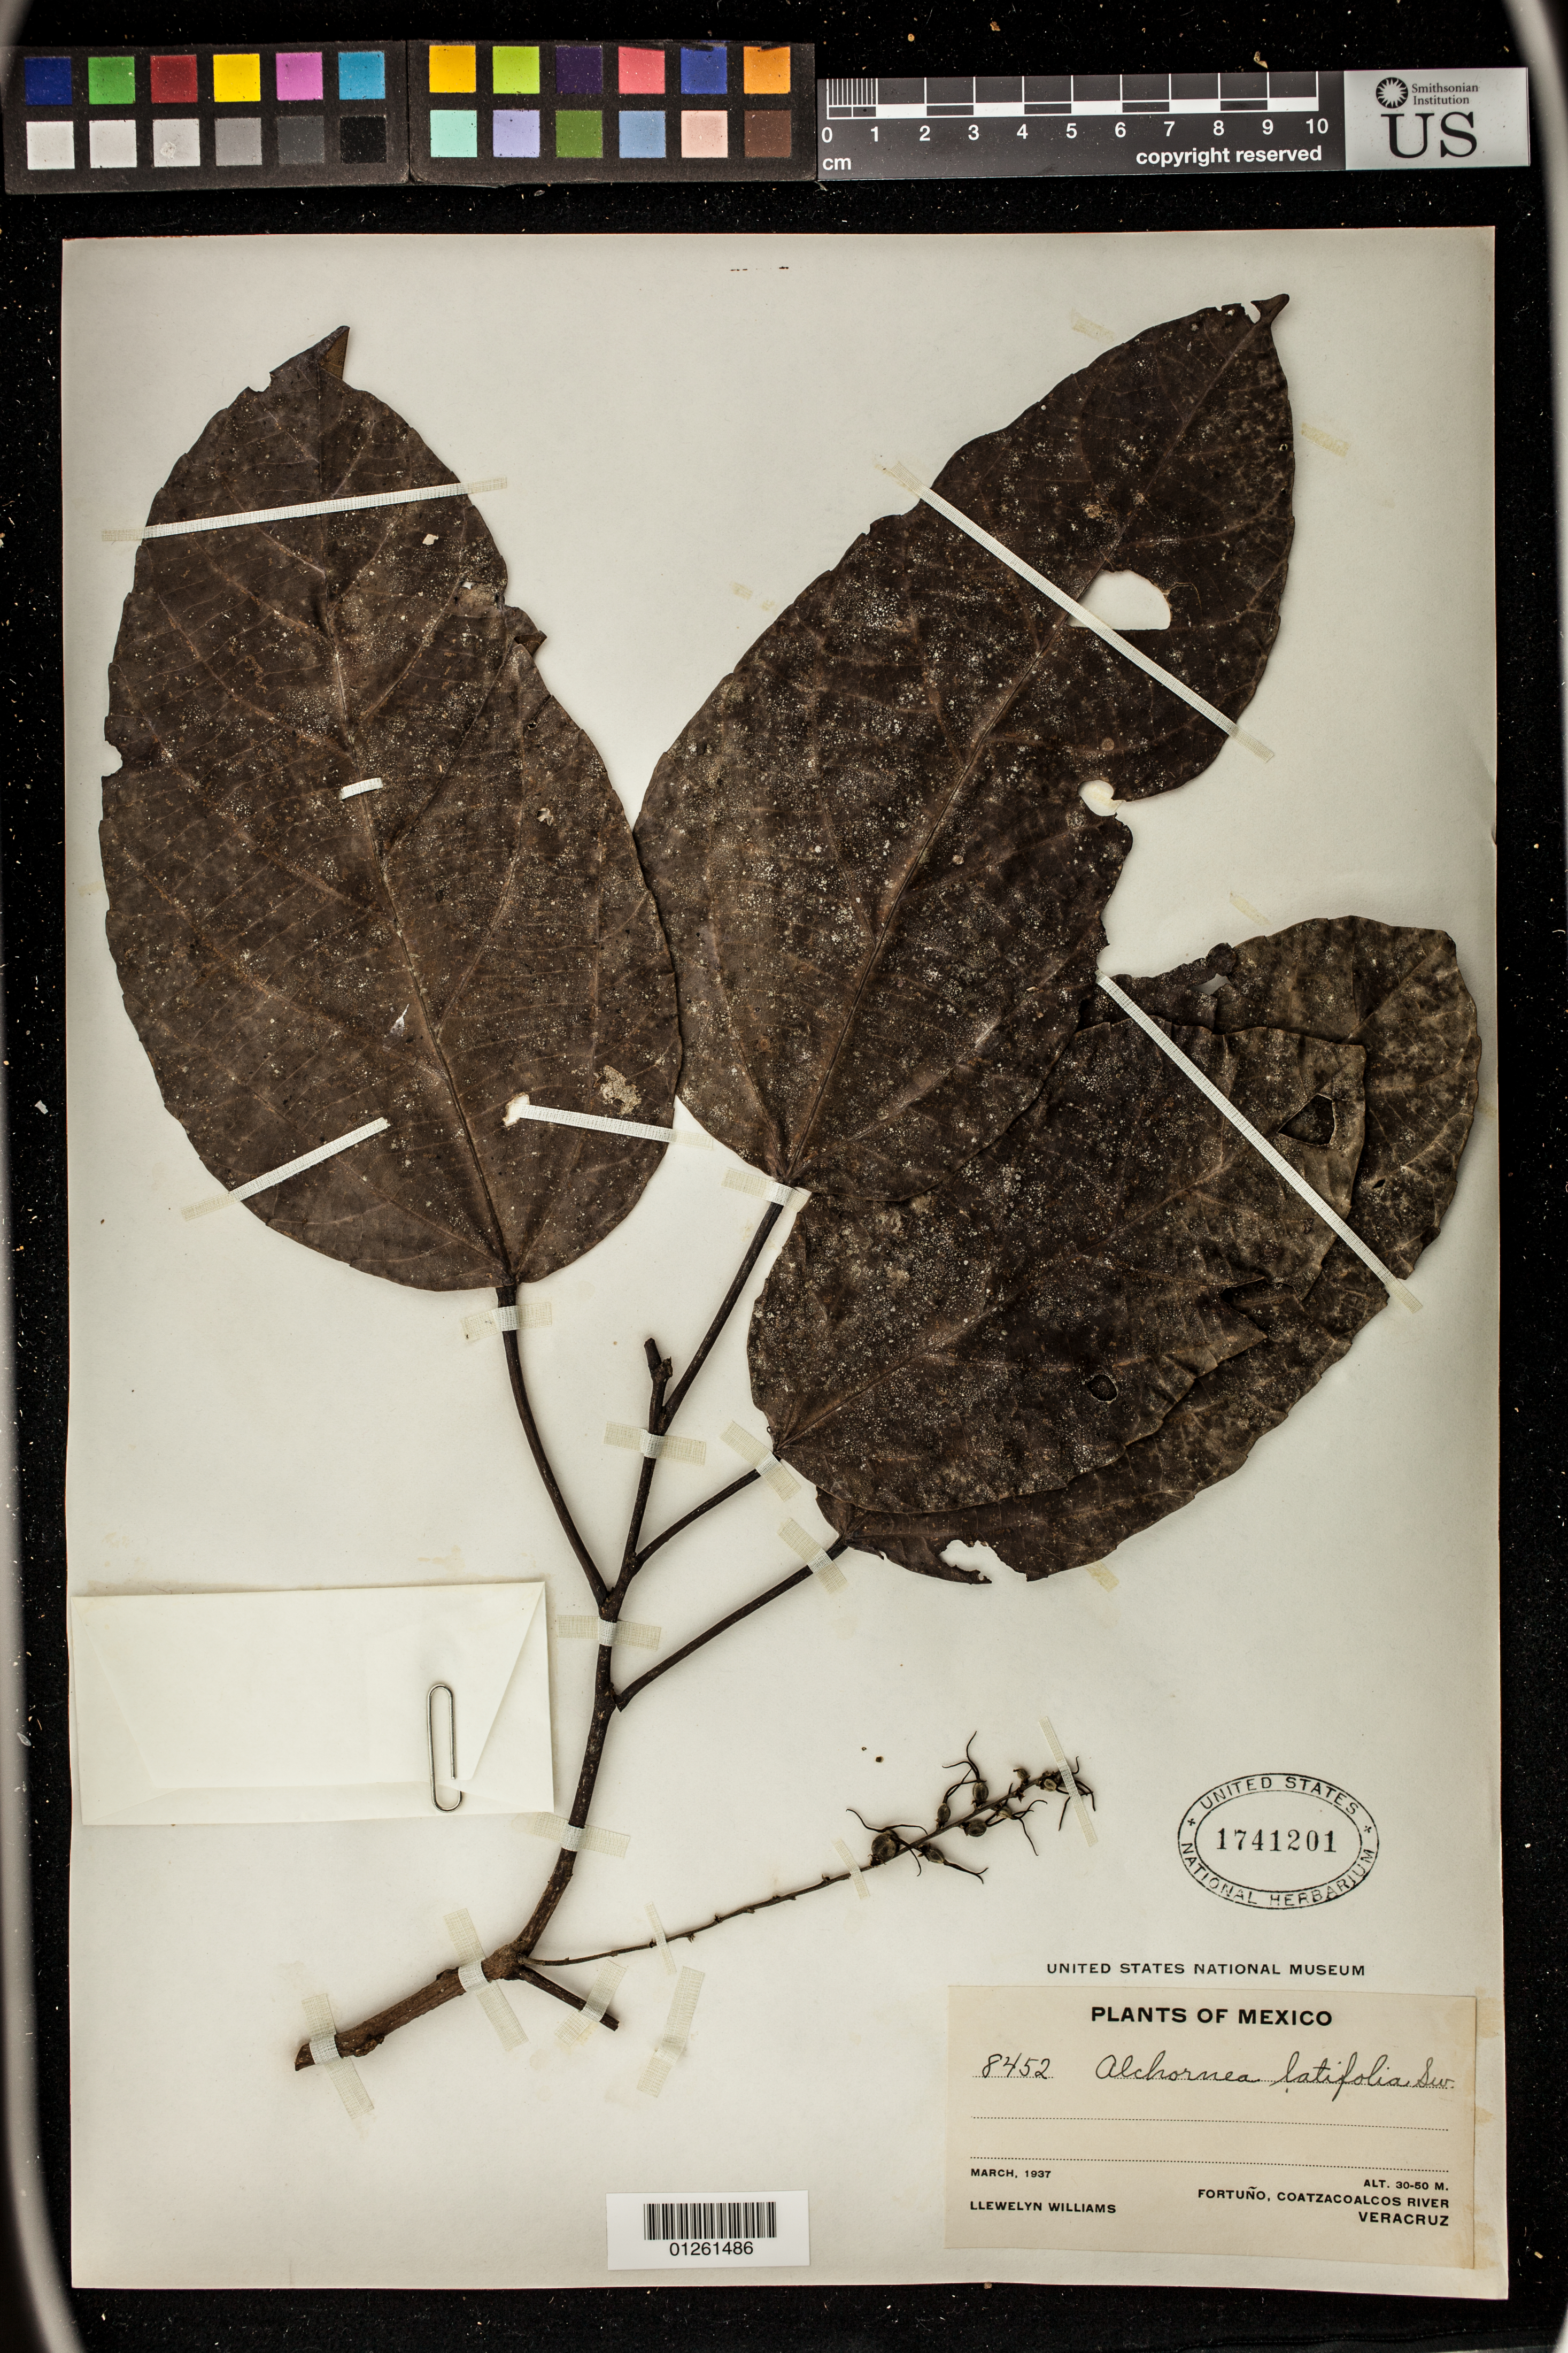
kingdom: Plantae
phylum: Tracheophyta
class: Magnoliopsida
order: Malpighiales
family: Euphorbiaceae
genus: Alchornea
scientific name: Alchornea latifolia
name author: Sw.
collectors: Ll. Williams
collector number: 8452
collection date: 1937-03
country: Mexico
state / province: Veracruz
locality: Fortuno, Coatzacoalcos River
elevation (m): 30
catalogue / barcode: US 1741201